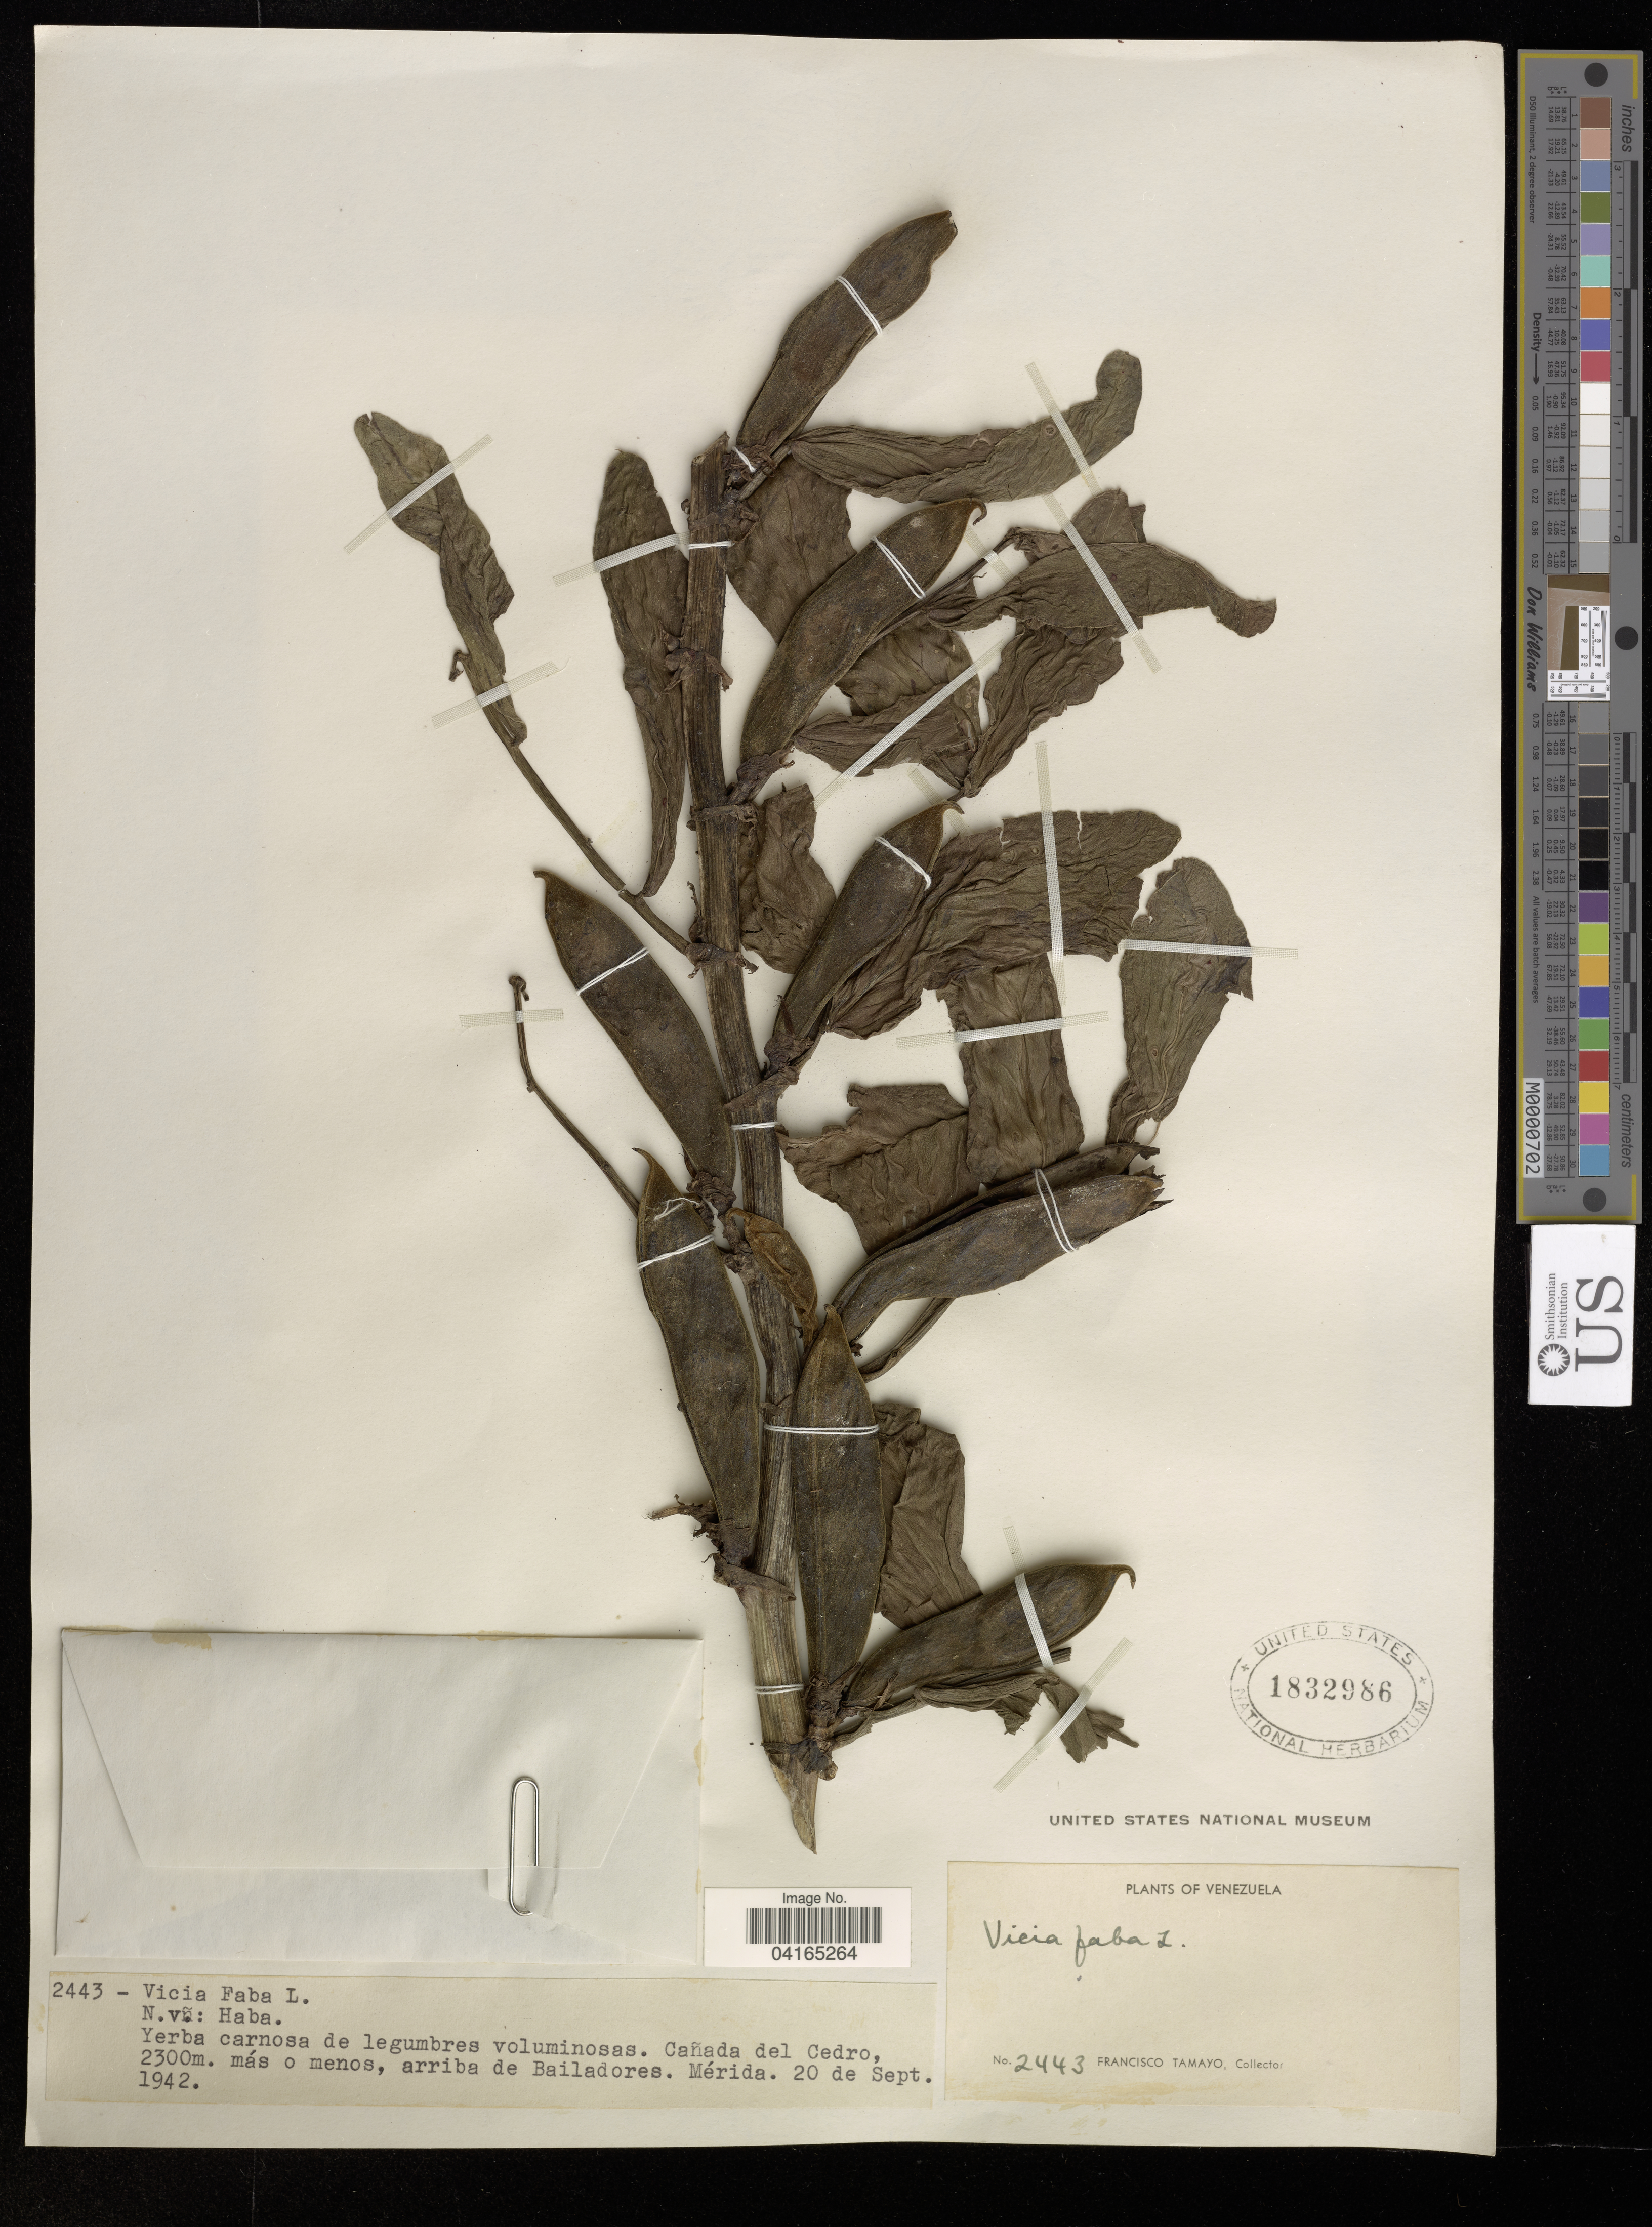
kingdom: Plantae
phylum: Tracheophyta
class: Magnoliopsida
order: Fabales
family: Fabaceae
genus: Vicia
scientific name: Vicia faba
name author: L.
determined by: Hechenleitner, Paulina, RBG Edinburgh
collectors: F. Tamayo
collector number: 2443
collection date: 1942-09-20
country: Venezuela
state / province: Merida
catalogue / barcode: US 1832986